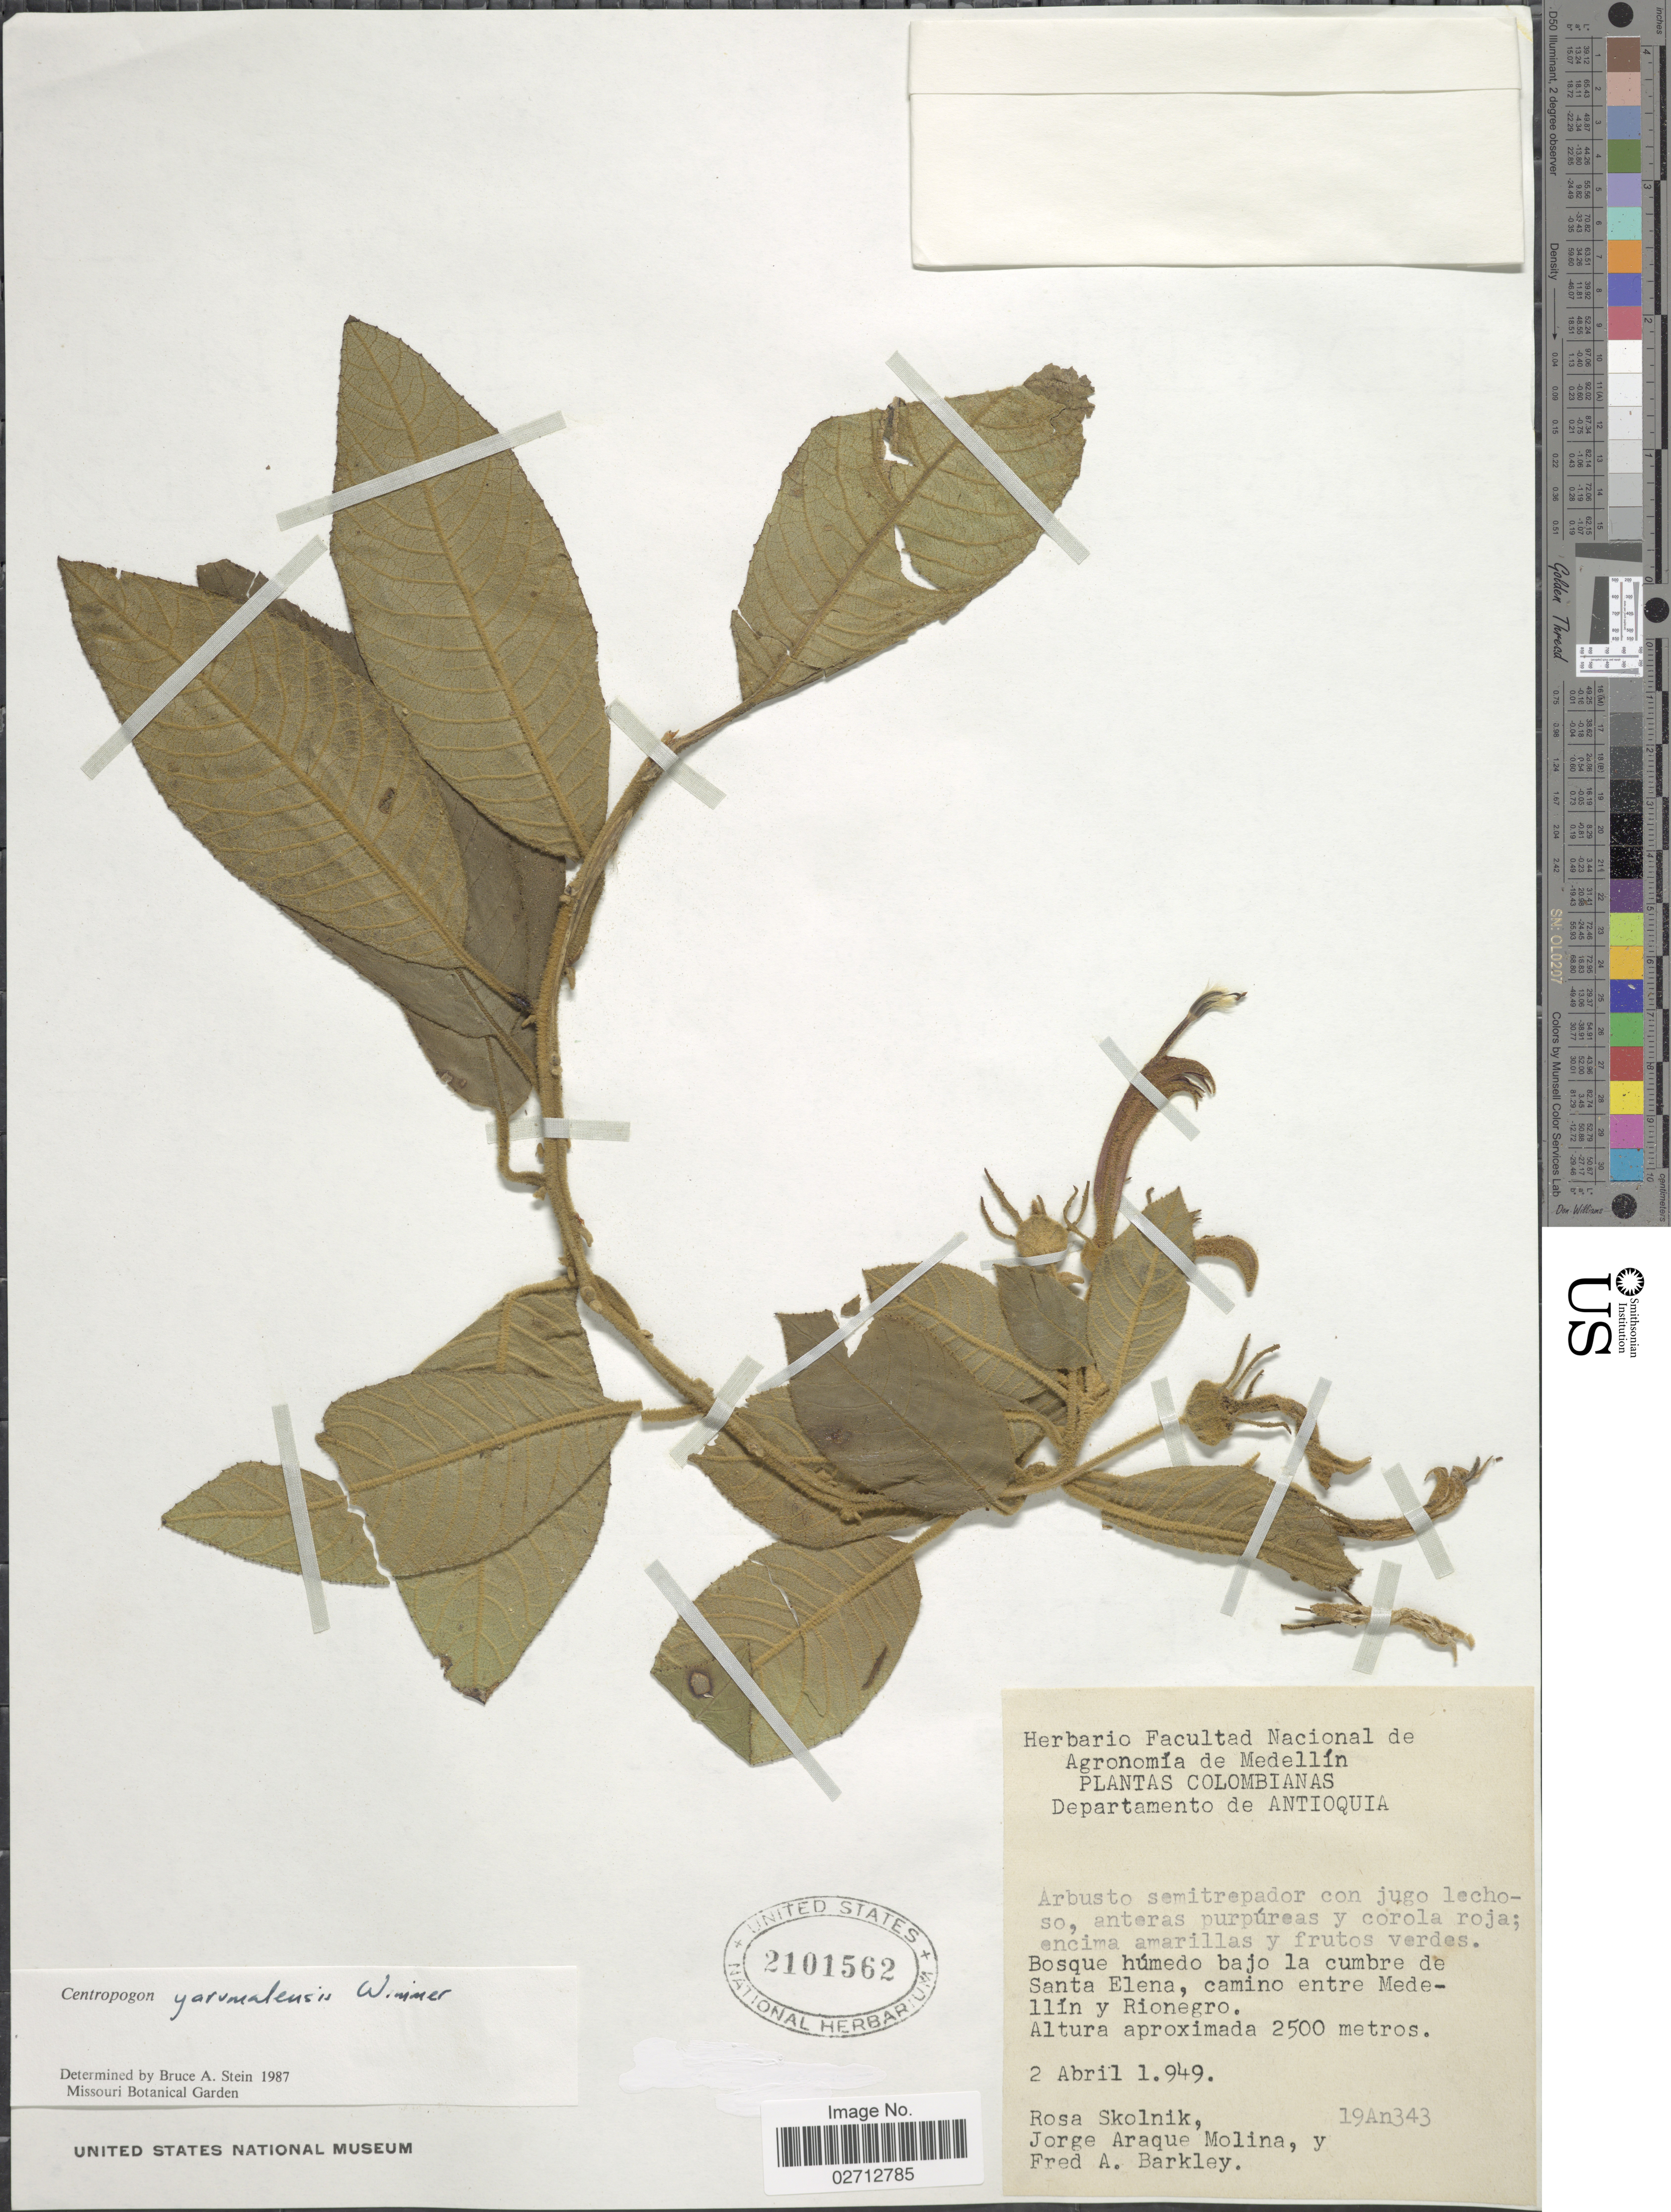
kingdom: Plantae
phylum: Tracheophyta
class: Magnoliopsida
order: Asterales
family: Campanulaceae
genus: Centropogon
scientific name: Centropogon yarumalensis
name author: E. Wimm.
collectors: R. Skolnik, J. Araque Molina & F. A. Barkley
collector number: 19An343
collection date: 1949-04-02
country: Colombia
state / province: Antioquia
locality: Bajo la cumbre Santa Elena, camino entre Medellin y Rionegro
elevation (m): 2500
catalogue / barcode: US 2101562